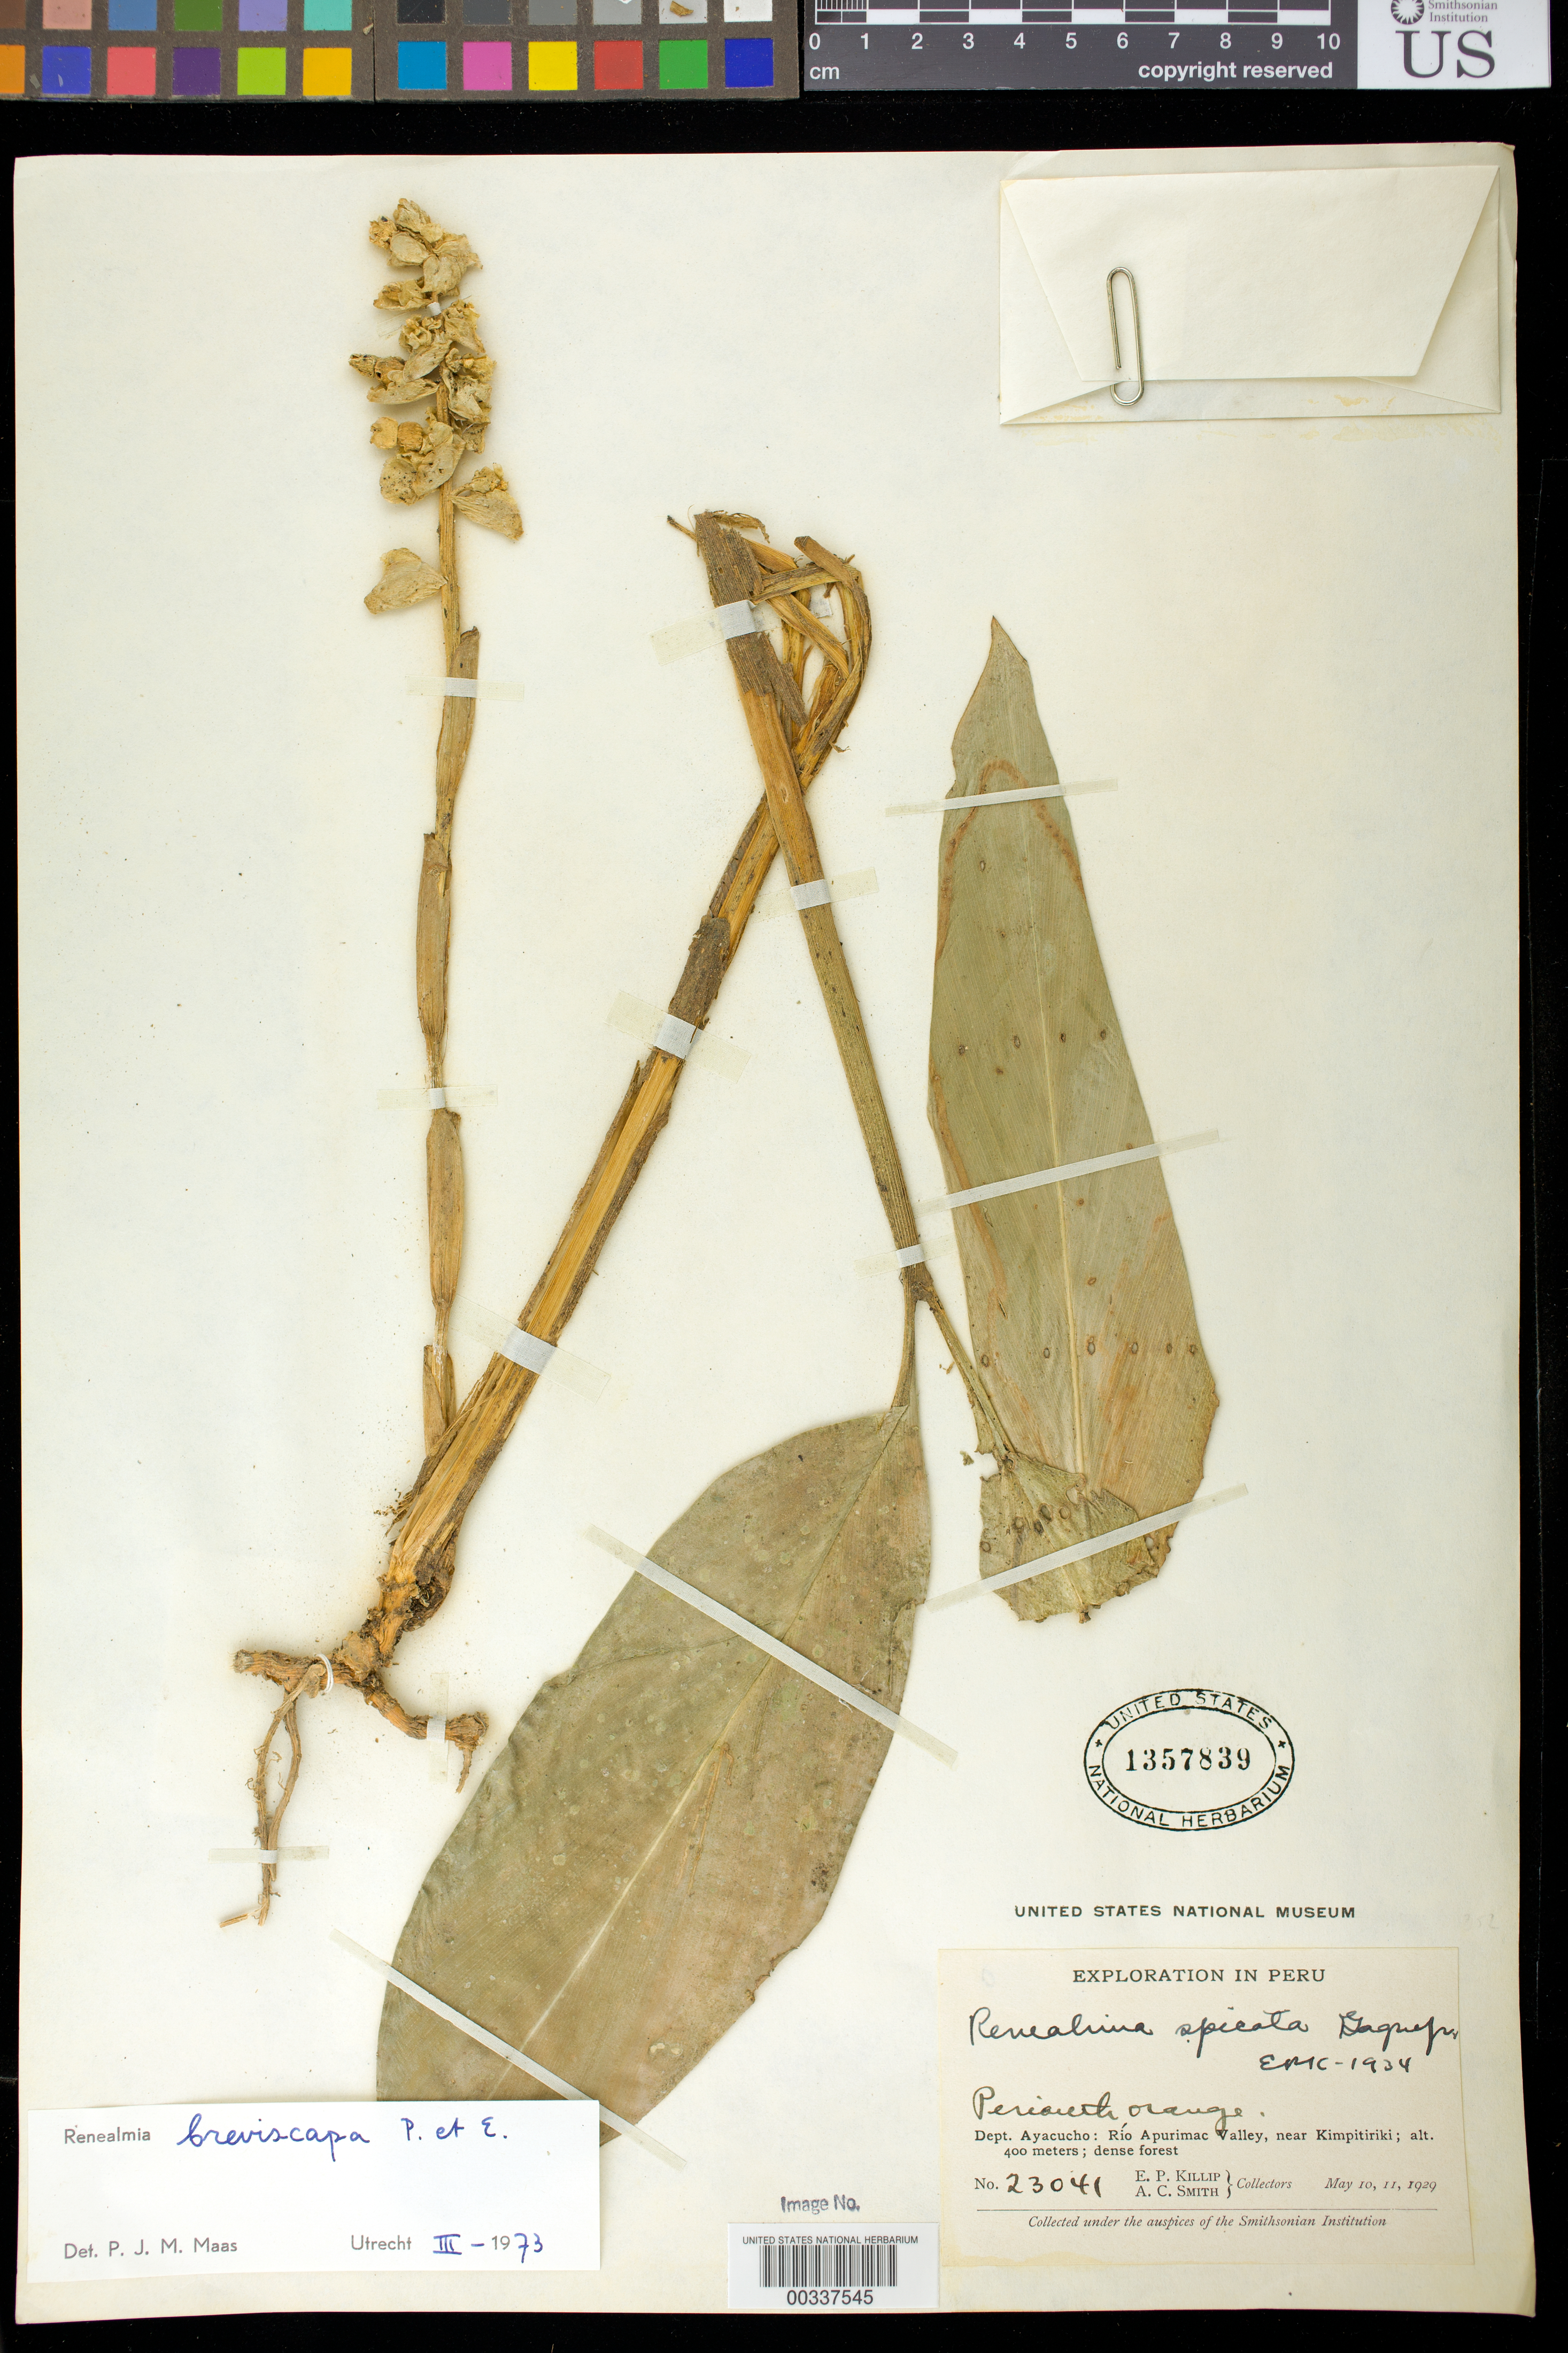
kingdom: Plantae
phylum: Tracheophyta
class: Liliopsida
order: Zingiberales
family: Zingiberaceae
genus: Renealmia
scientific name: Renealmia breviscapa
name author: Poepp. & Endl.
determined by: Maas, Paul J. M.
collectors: E. P. Killip & A. C. Smith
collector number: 23041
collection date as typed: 10 May 1929 and 11 May 1929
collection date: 1929-05-10,1929-05-11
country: Peru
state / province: Ayacucho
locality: Río Apurímac valley, near Kimpitiriki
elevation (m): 400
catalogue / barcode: US 1357839